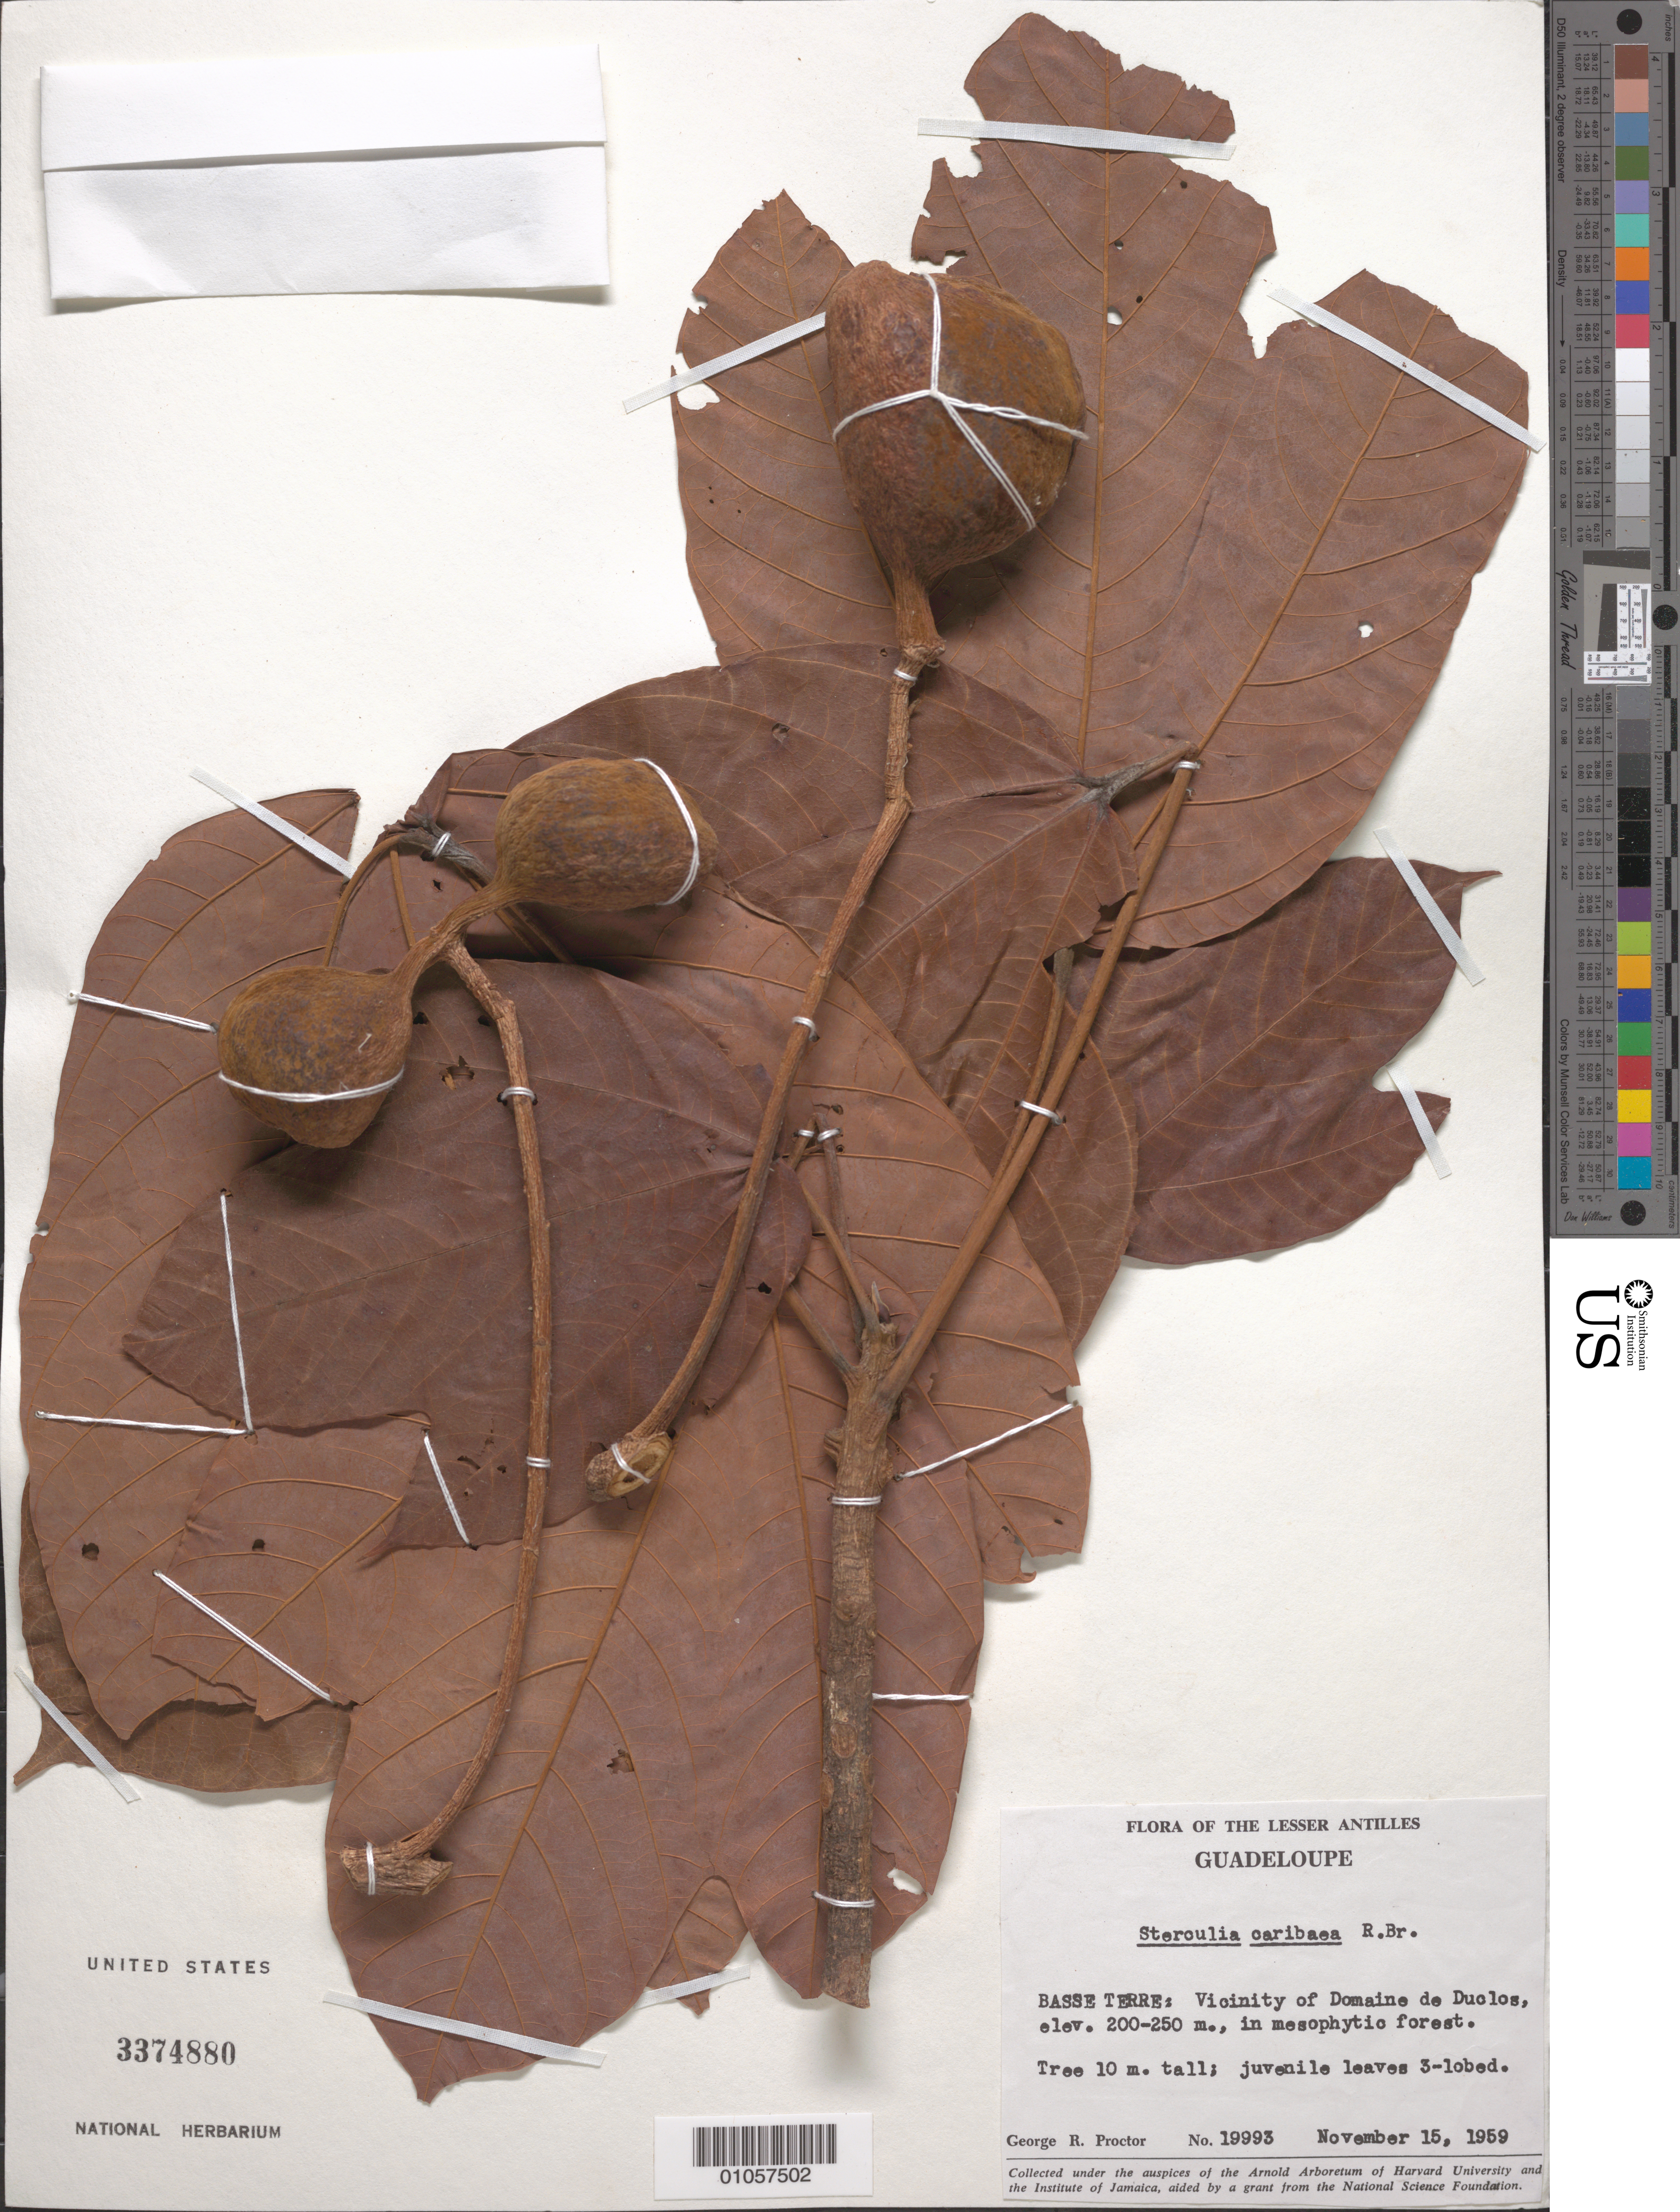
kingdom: Plantae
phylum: Tracheophyta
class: Magnoliopsida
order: Malvales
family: Malvaceae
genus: Sterculia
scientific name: Sterculia caribaea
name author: R. Br.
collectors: G. R. Proctor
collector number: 19993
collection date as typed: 15 Nov 1959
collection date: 1959-11-15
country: Guadeloupe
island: Basse Terre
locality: Domaine de Duclos vicinity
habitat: Mesophytic forest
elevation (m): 200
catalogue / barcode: US 3374880